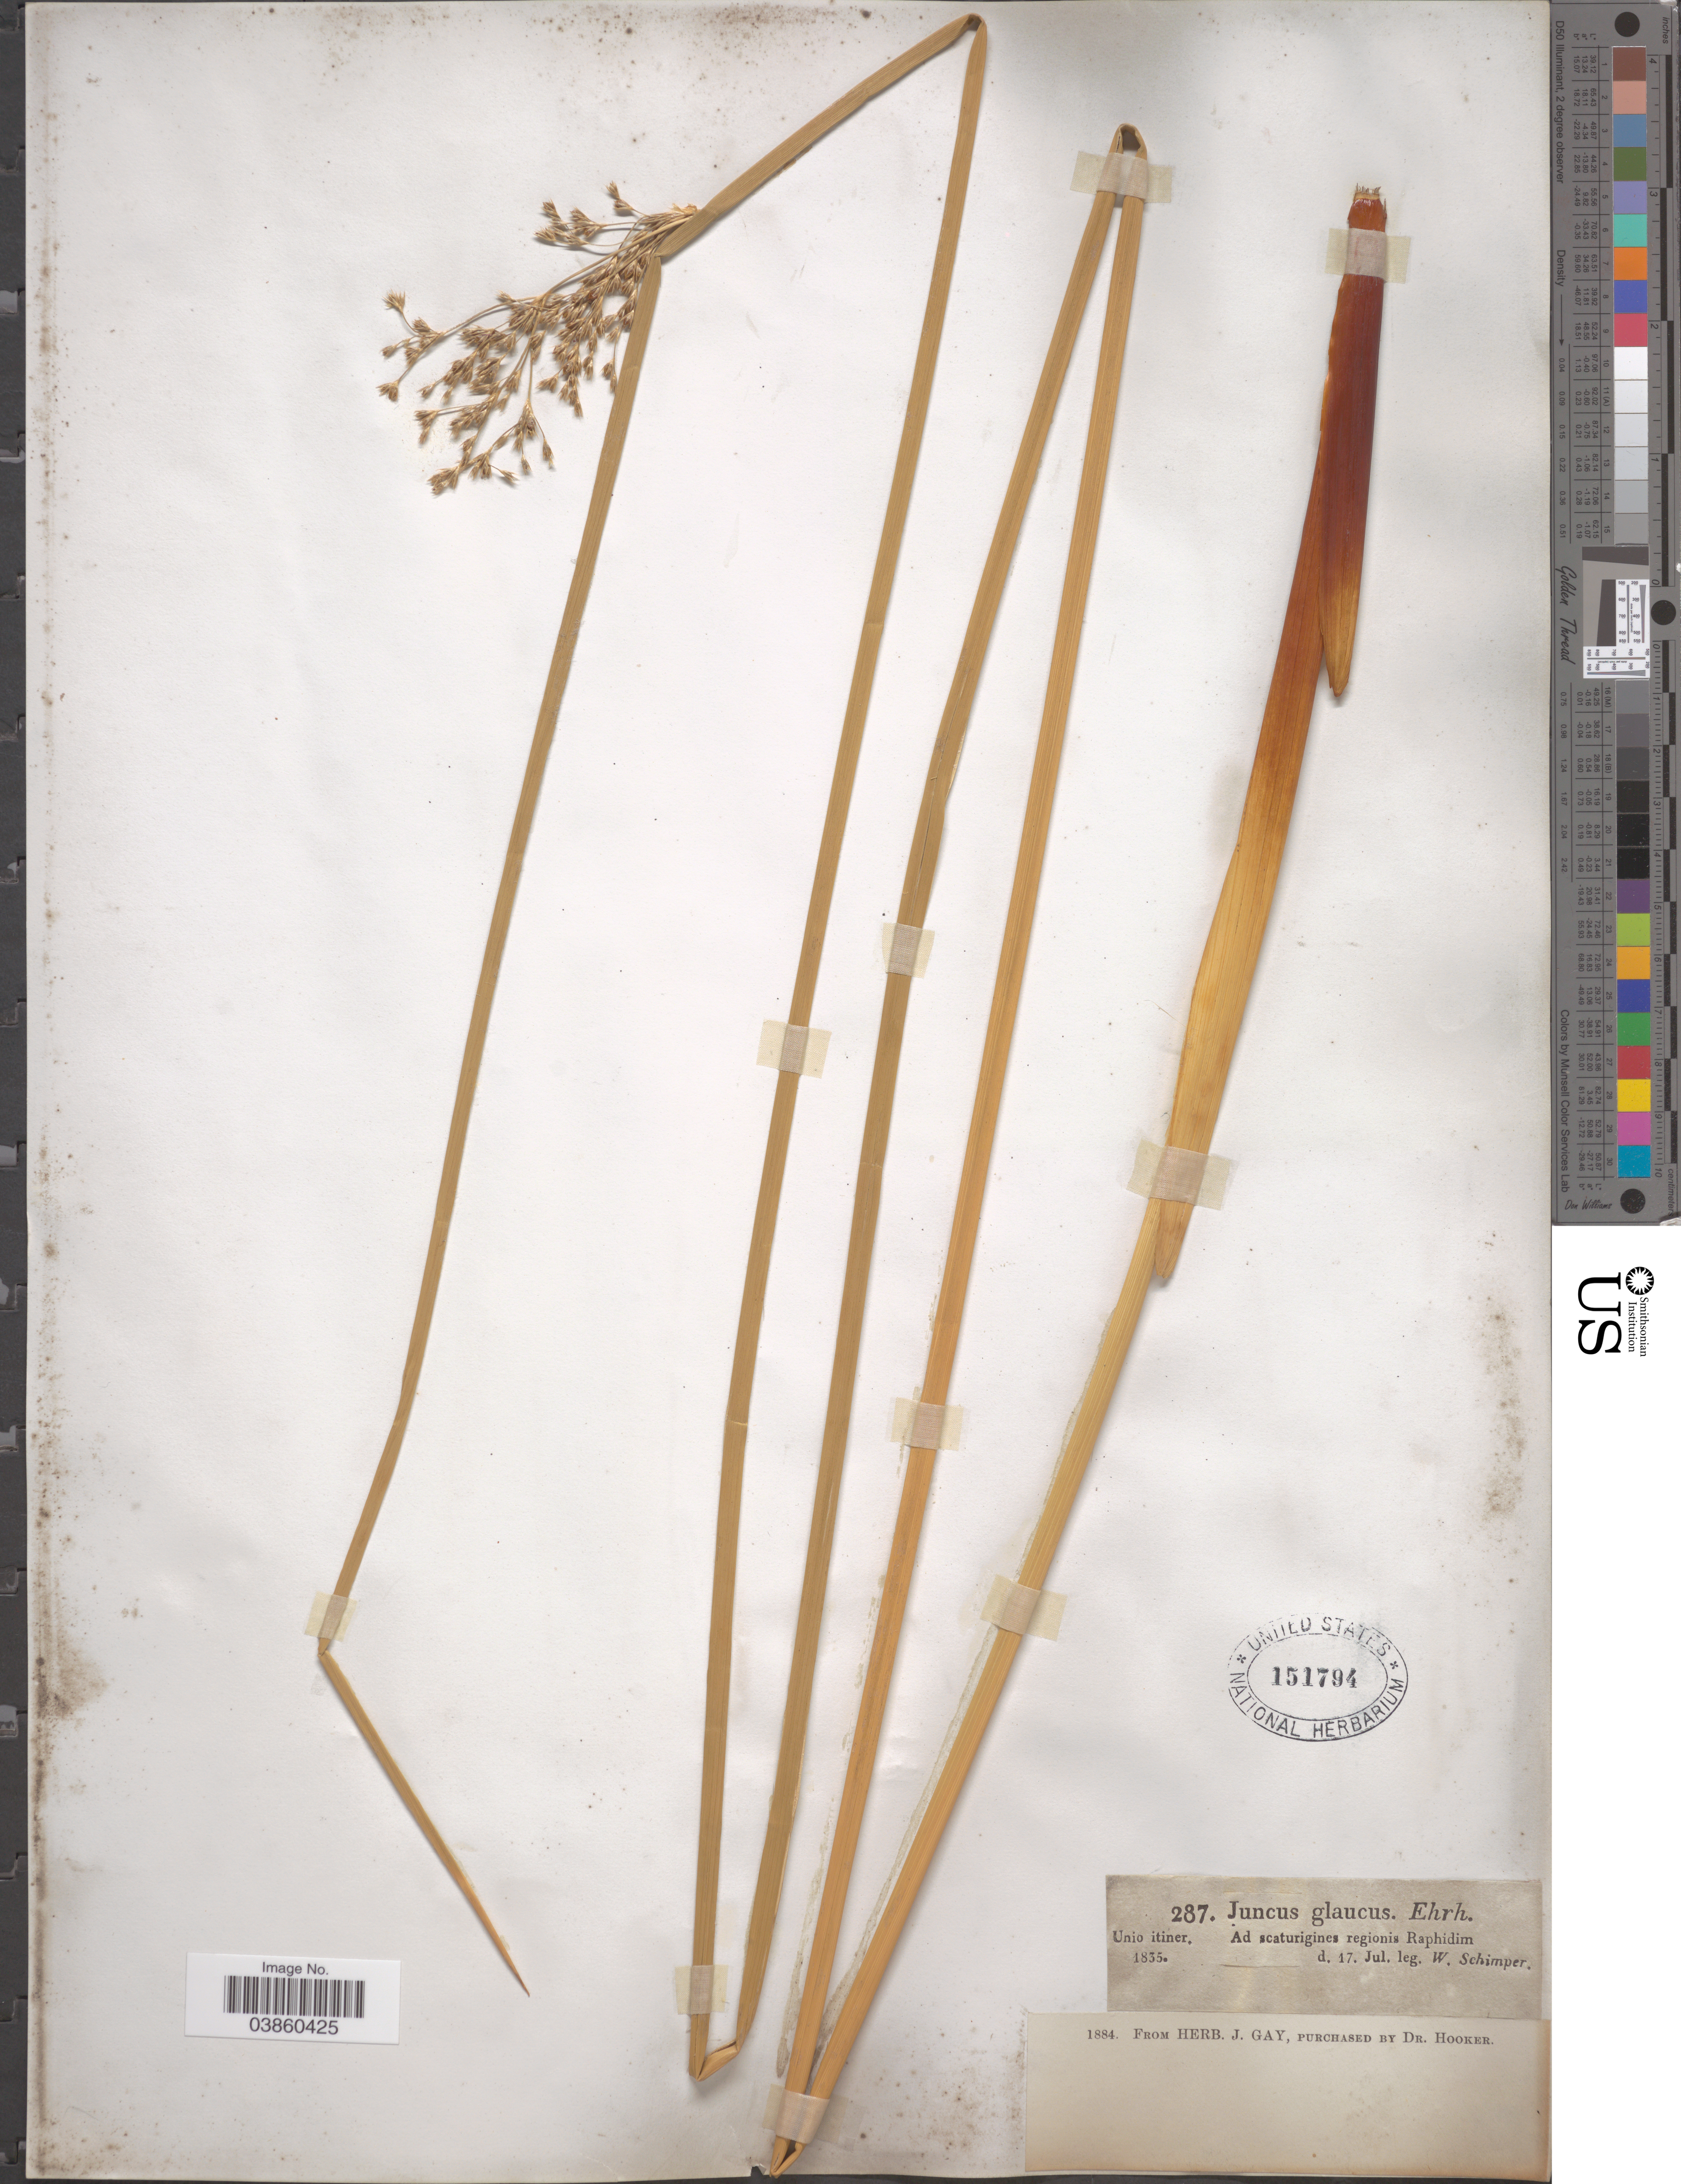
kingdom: Plantae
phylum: Tracheophyta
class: Liliopsida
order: Poales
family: Juncaceae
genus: Juncus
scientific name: Juncus glaucus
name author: Ehrh.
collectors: W. Schimper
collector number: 287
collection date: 1835-07-17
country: Egypt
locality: Ad scaturigines regionis Raphidim.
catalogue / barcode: US 151794